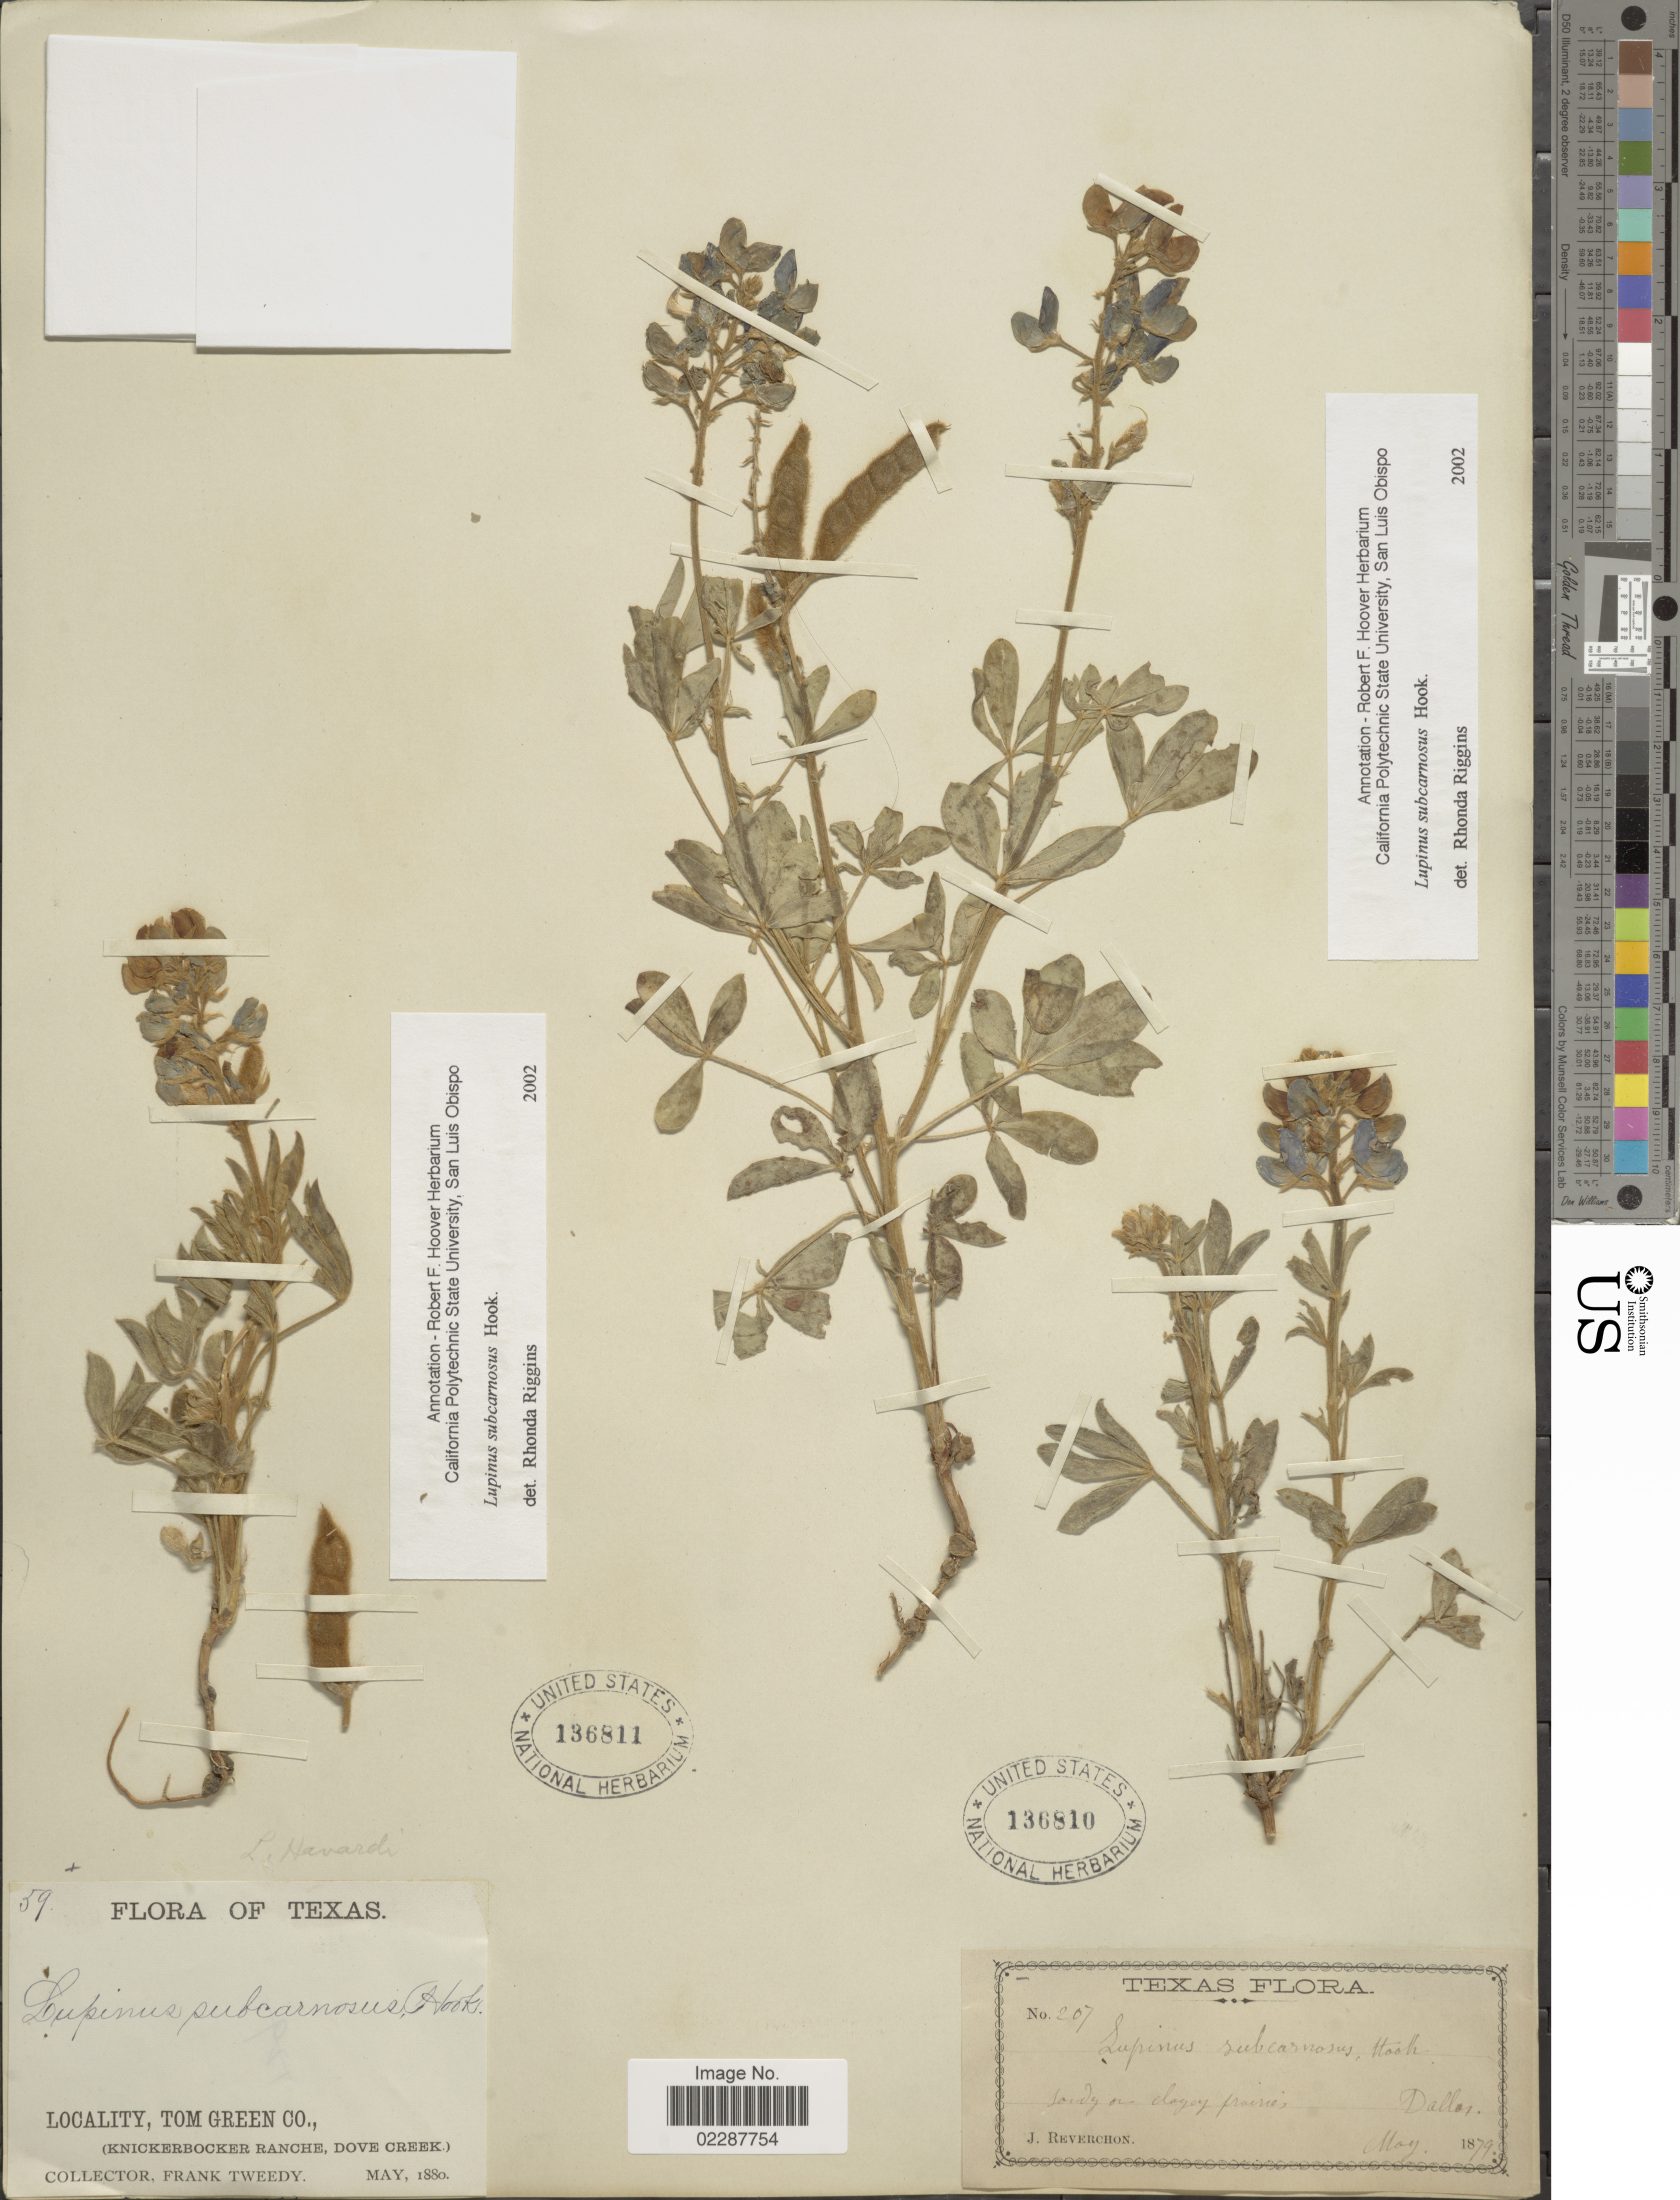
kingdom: Plantae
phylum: Tracheophyta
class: Magnoliopsida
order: Fabales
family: Fabaceae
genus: Lupinus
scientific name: Lupinus subcarnosus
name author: Hook.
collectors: F. Tweedy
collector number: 59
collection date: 1880-05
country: United States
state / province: Texas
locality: Tom Green Co., (Knickerbocker Ranche, Dove Creek)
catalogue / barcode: US 136811